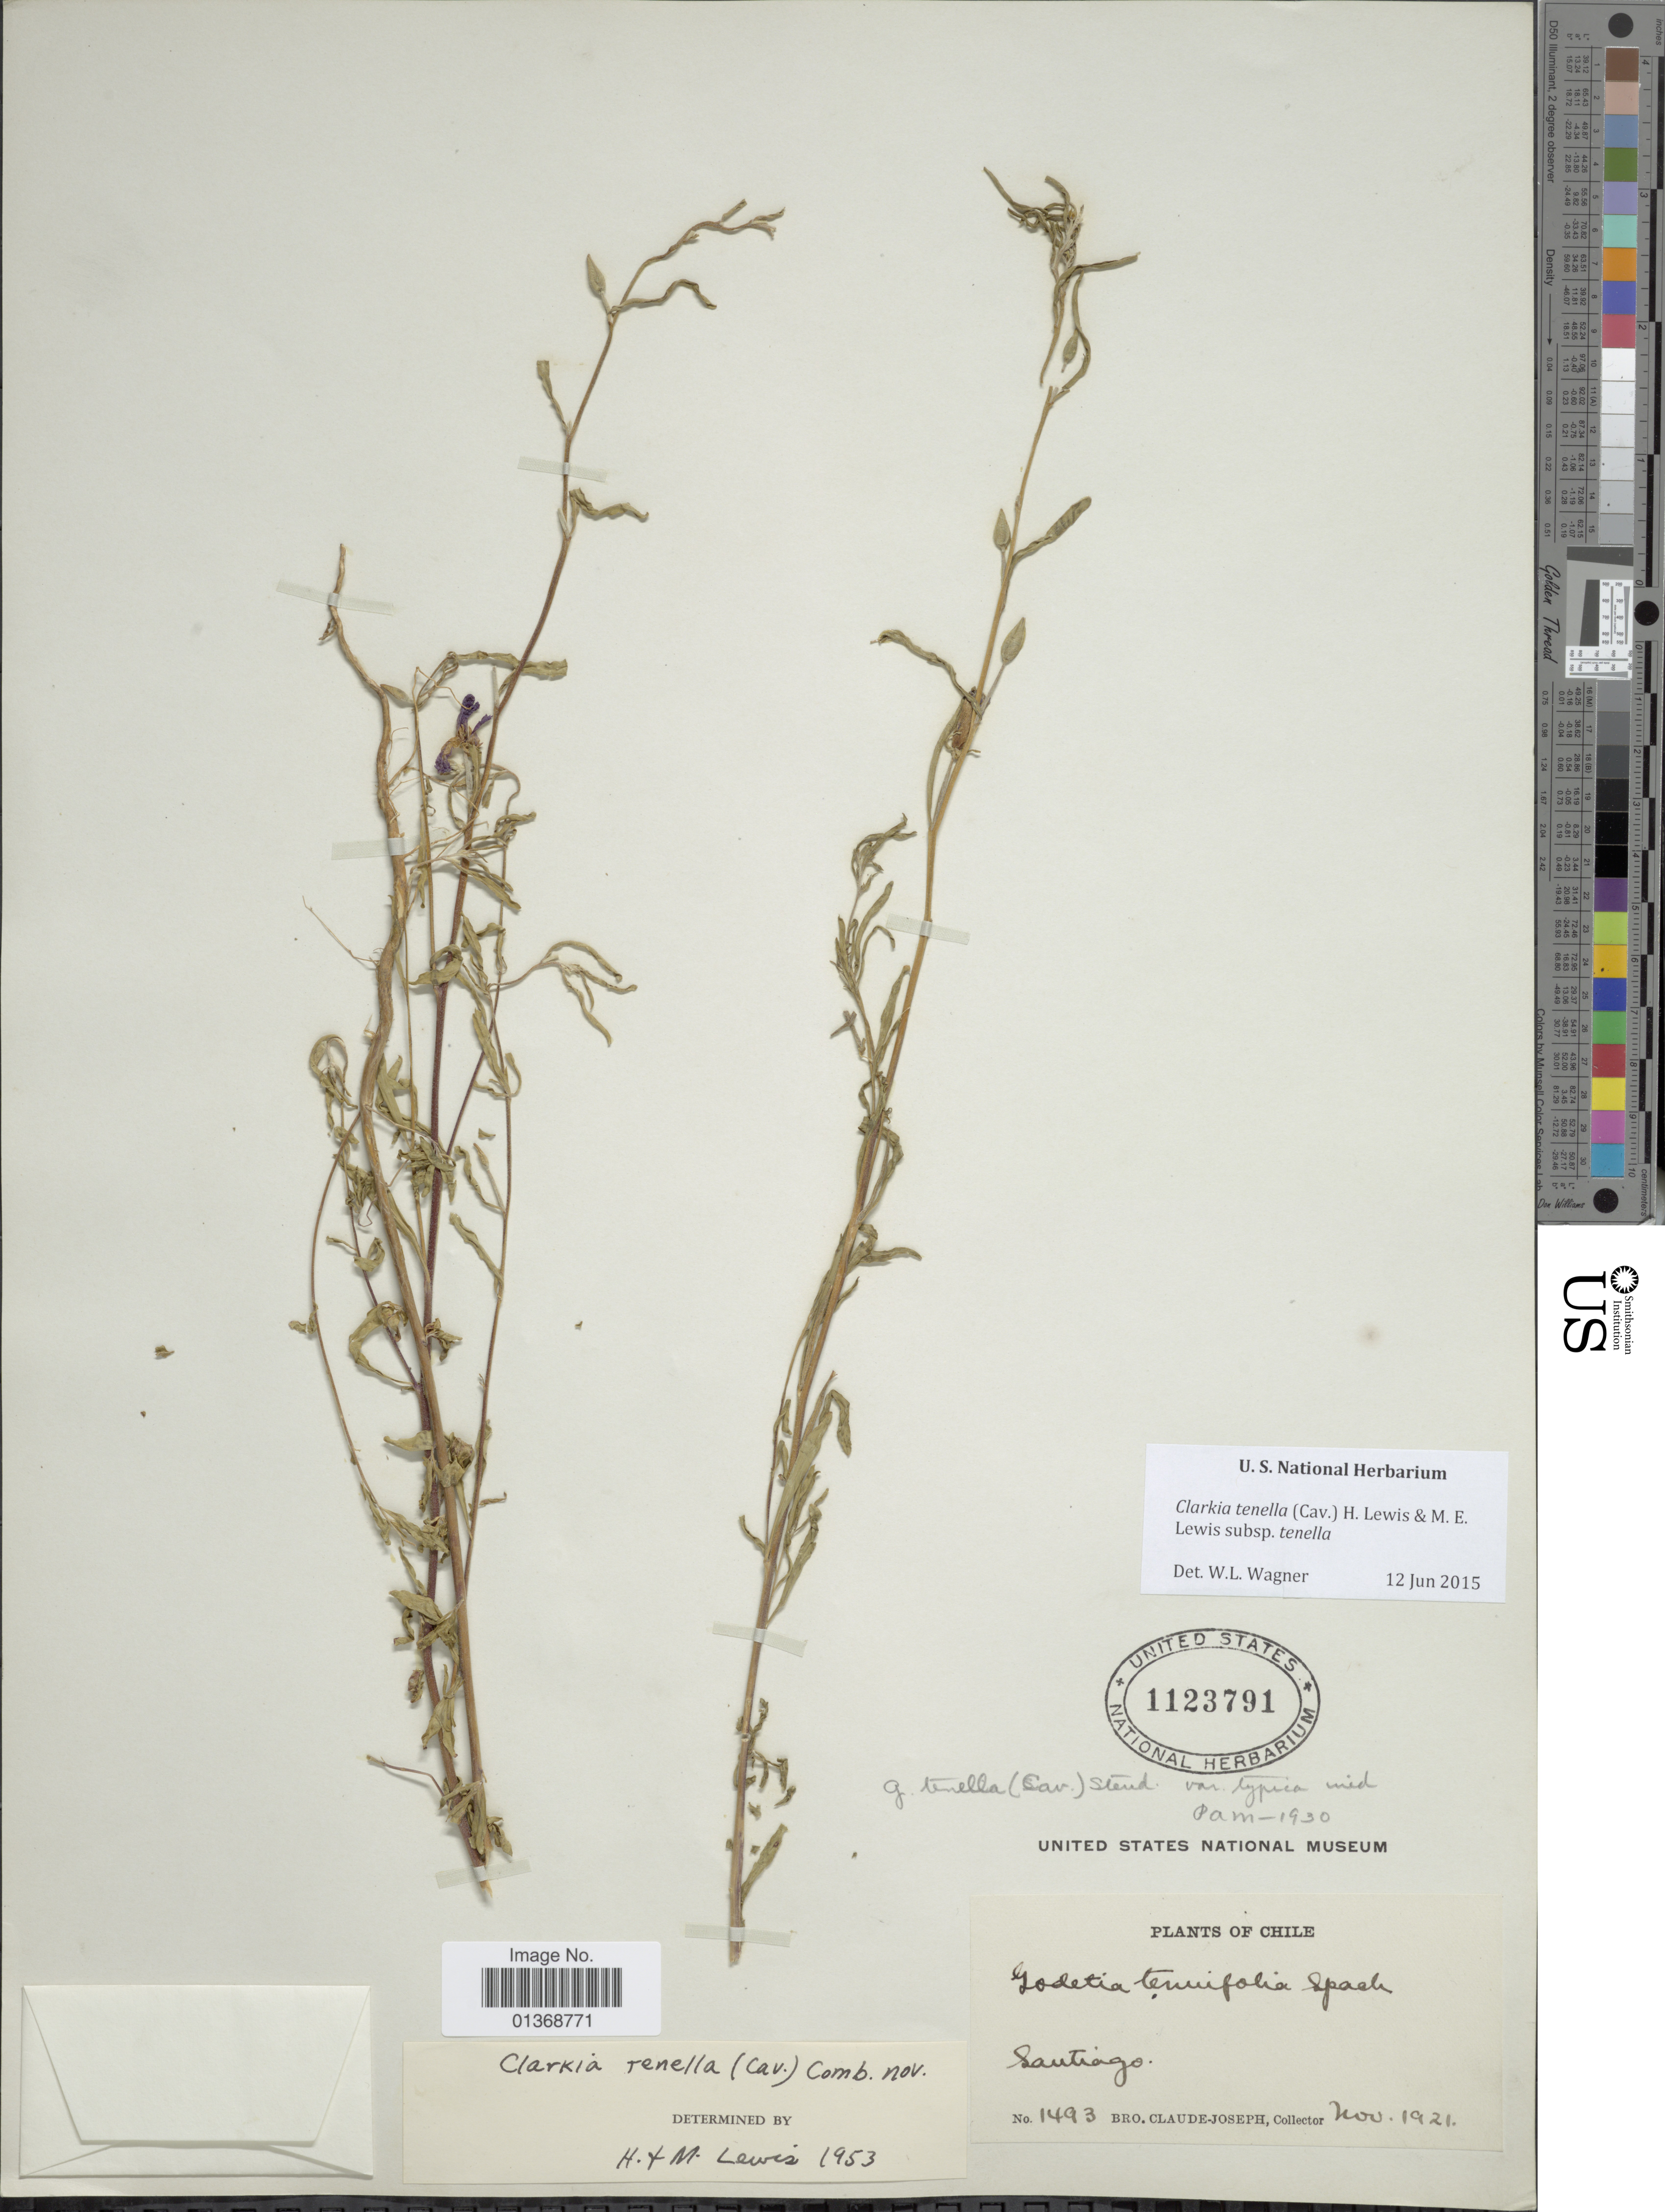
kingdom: Plantae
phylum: Tracheophyta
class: Magnoliopsida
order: Myrtales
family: Onagraceae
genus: Clarkia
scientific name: Clarkia tenella subsp. tenella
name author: (Cav.) F. H. Lewis & M.E. Lewis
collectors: Bro. Claude-Joseph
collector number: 1493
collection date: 1921-11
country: Chile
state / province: Región Metropolitana (RM)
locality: Santiago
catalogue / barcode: US 1123791